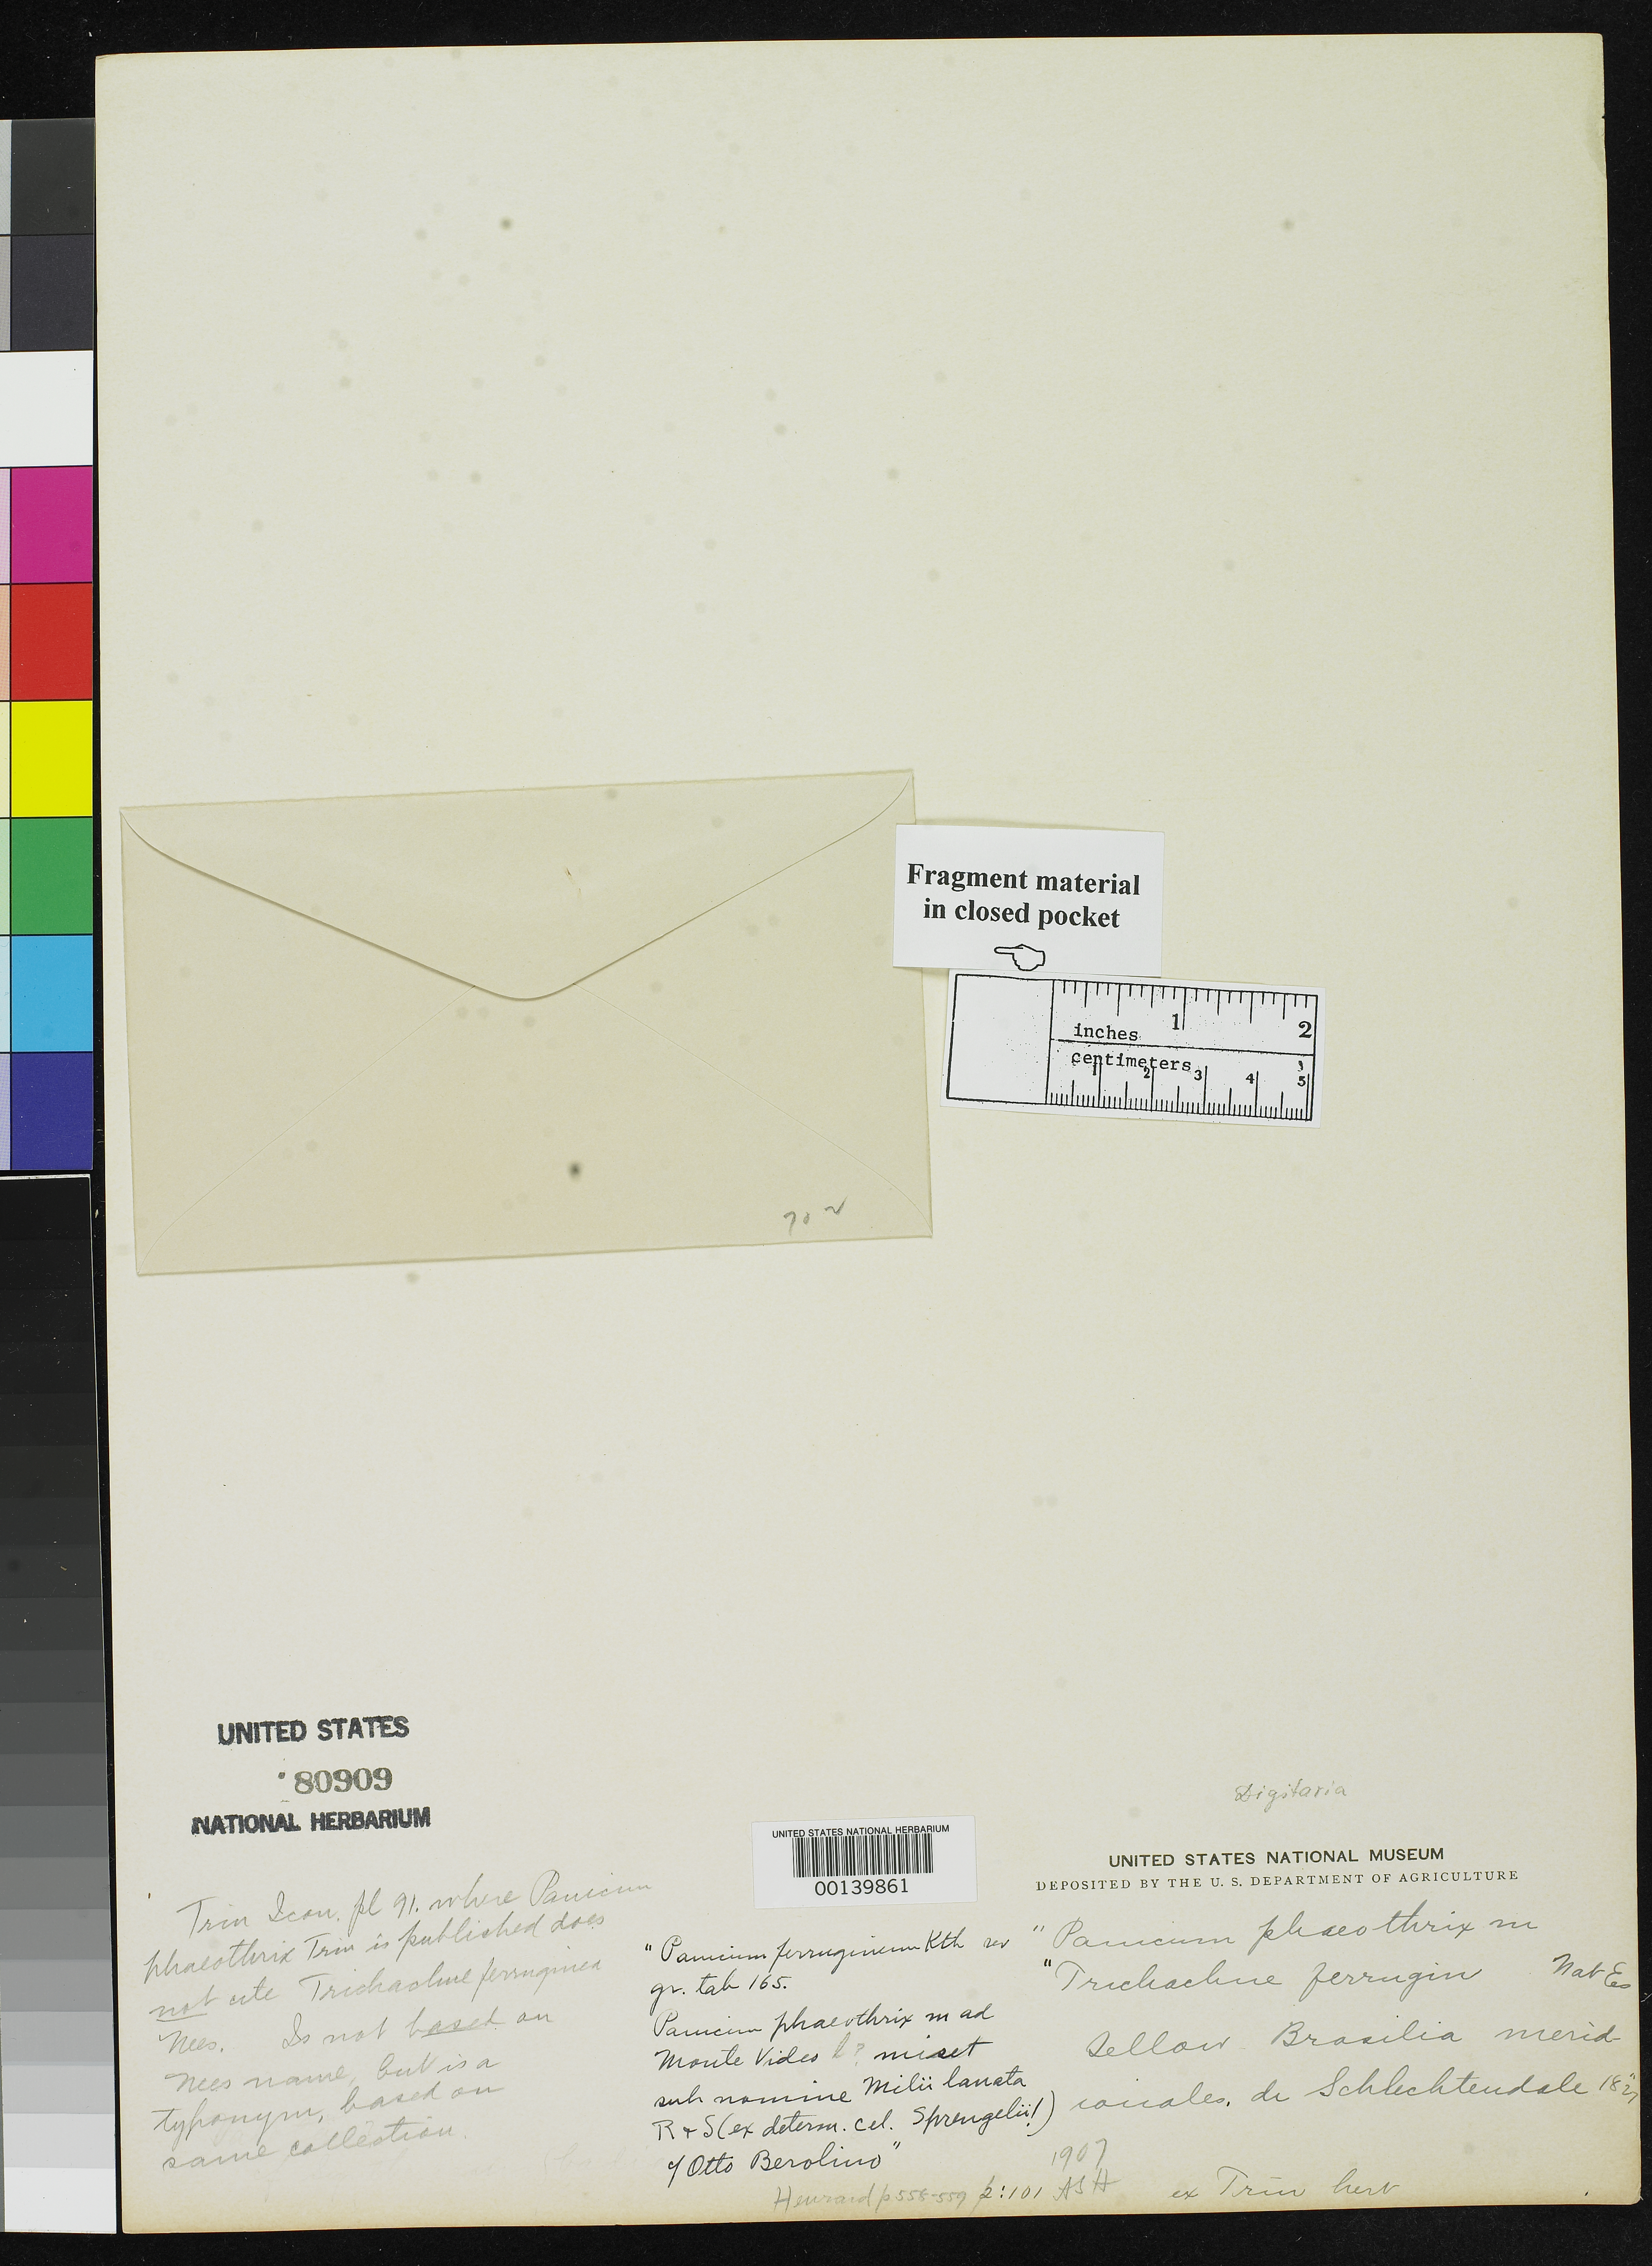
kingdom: Plantae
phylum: Tracheophyta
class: Liliopsida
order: Poales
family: Poaceae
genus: Panicum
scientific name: Panicum phaeothrix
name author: Trin.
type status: Type Fragment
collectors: F. Sellow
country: Uruguay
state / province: Montevideo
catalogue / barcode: US 80909